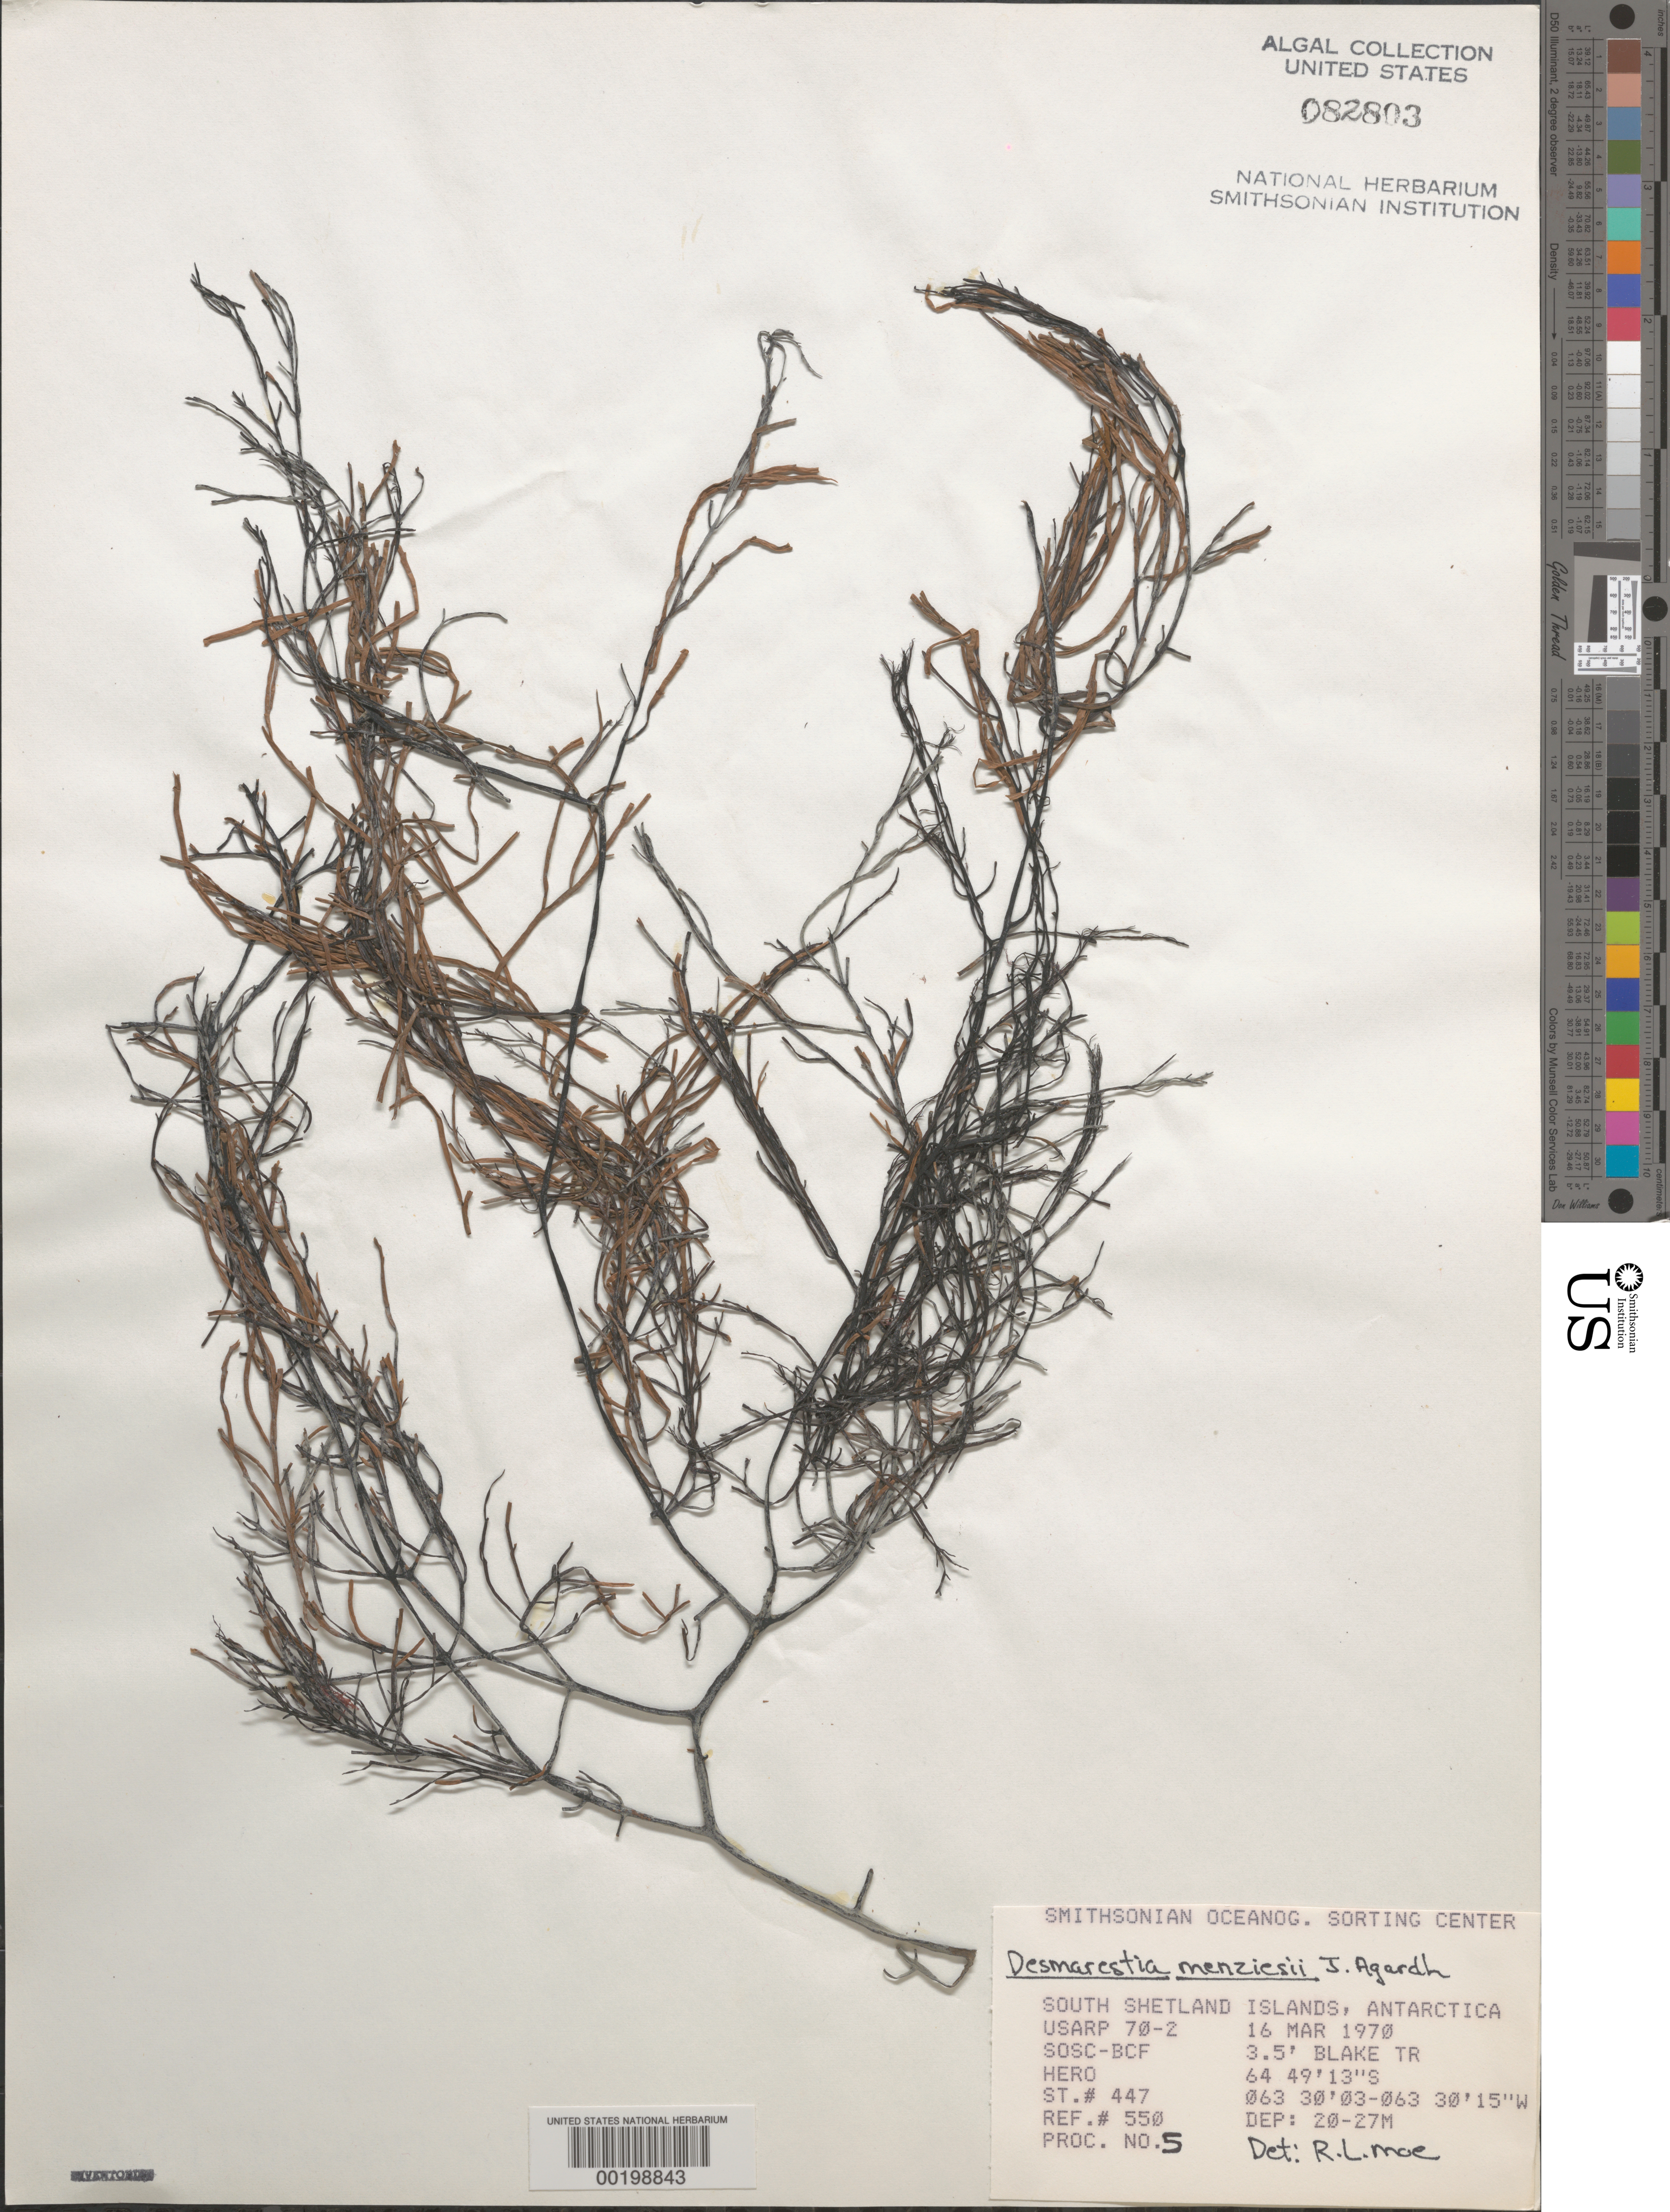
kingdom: Chromista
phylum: Ochrophyta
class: Phaeophyceae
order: Desmarestiales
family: Desmarestiaceae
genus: Desmarestia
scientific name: Desmarestia menziesii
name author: J. Agardh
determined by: Moe, R. L.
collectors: SOSC-BCF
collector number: Station 447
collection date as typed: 16 Mar 1970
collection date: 1970-03-16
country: Antarctica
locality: Antarctic Peninsula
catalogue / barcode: US 82803